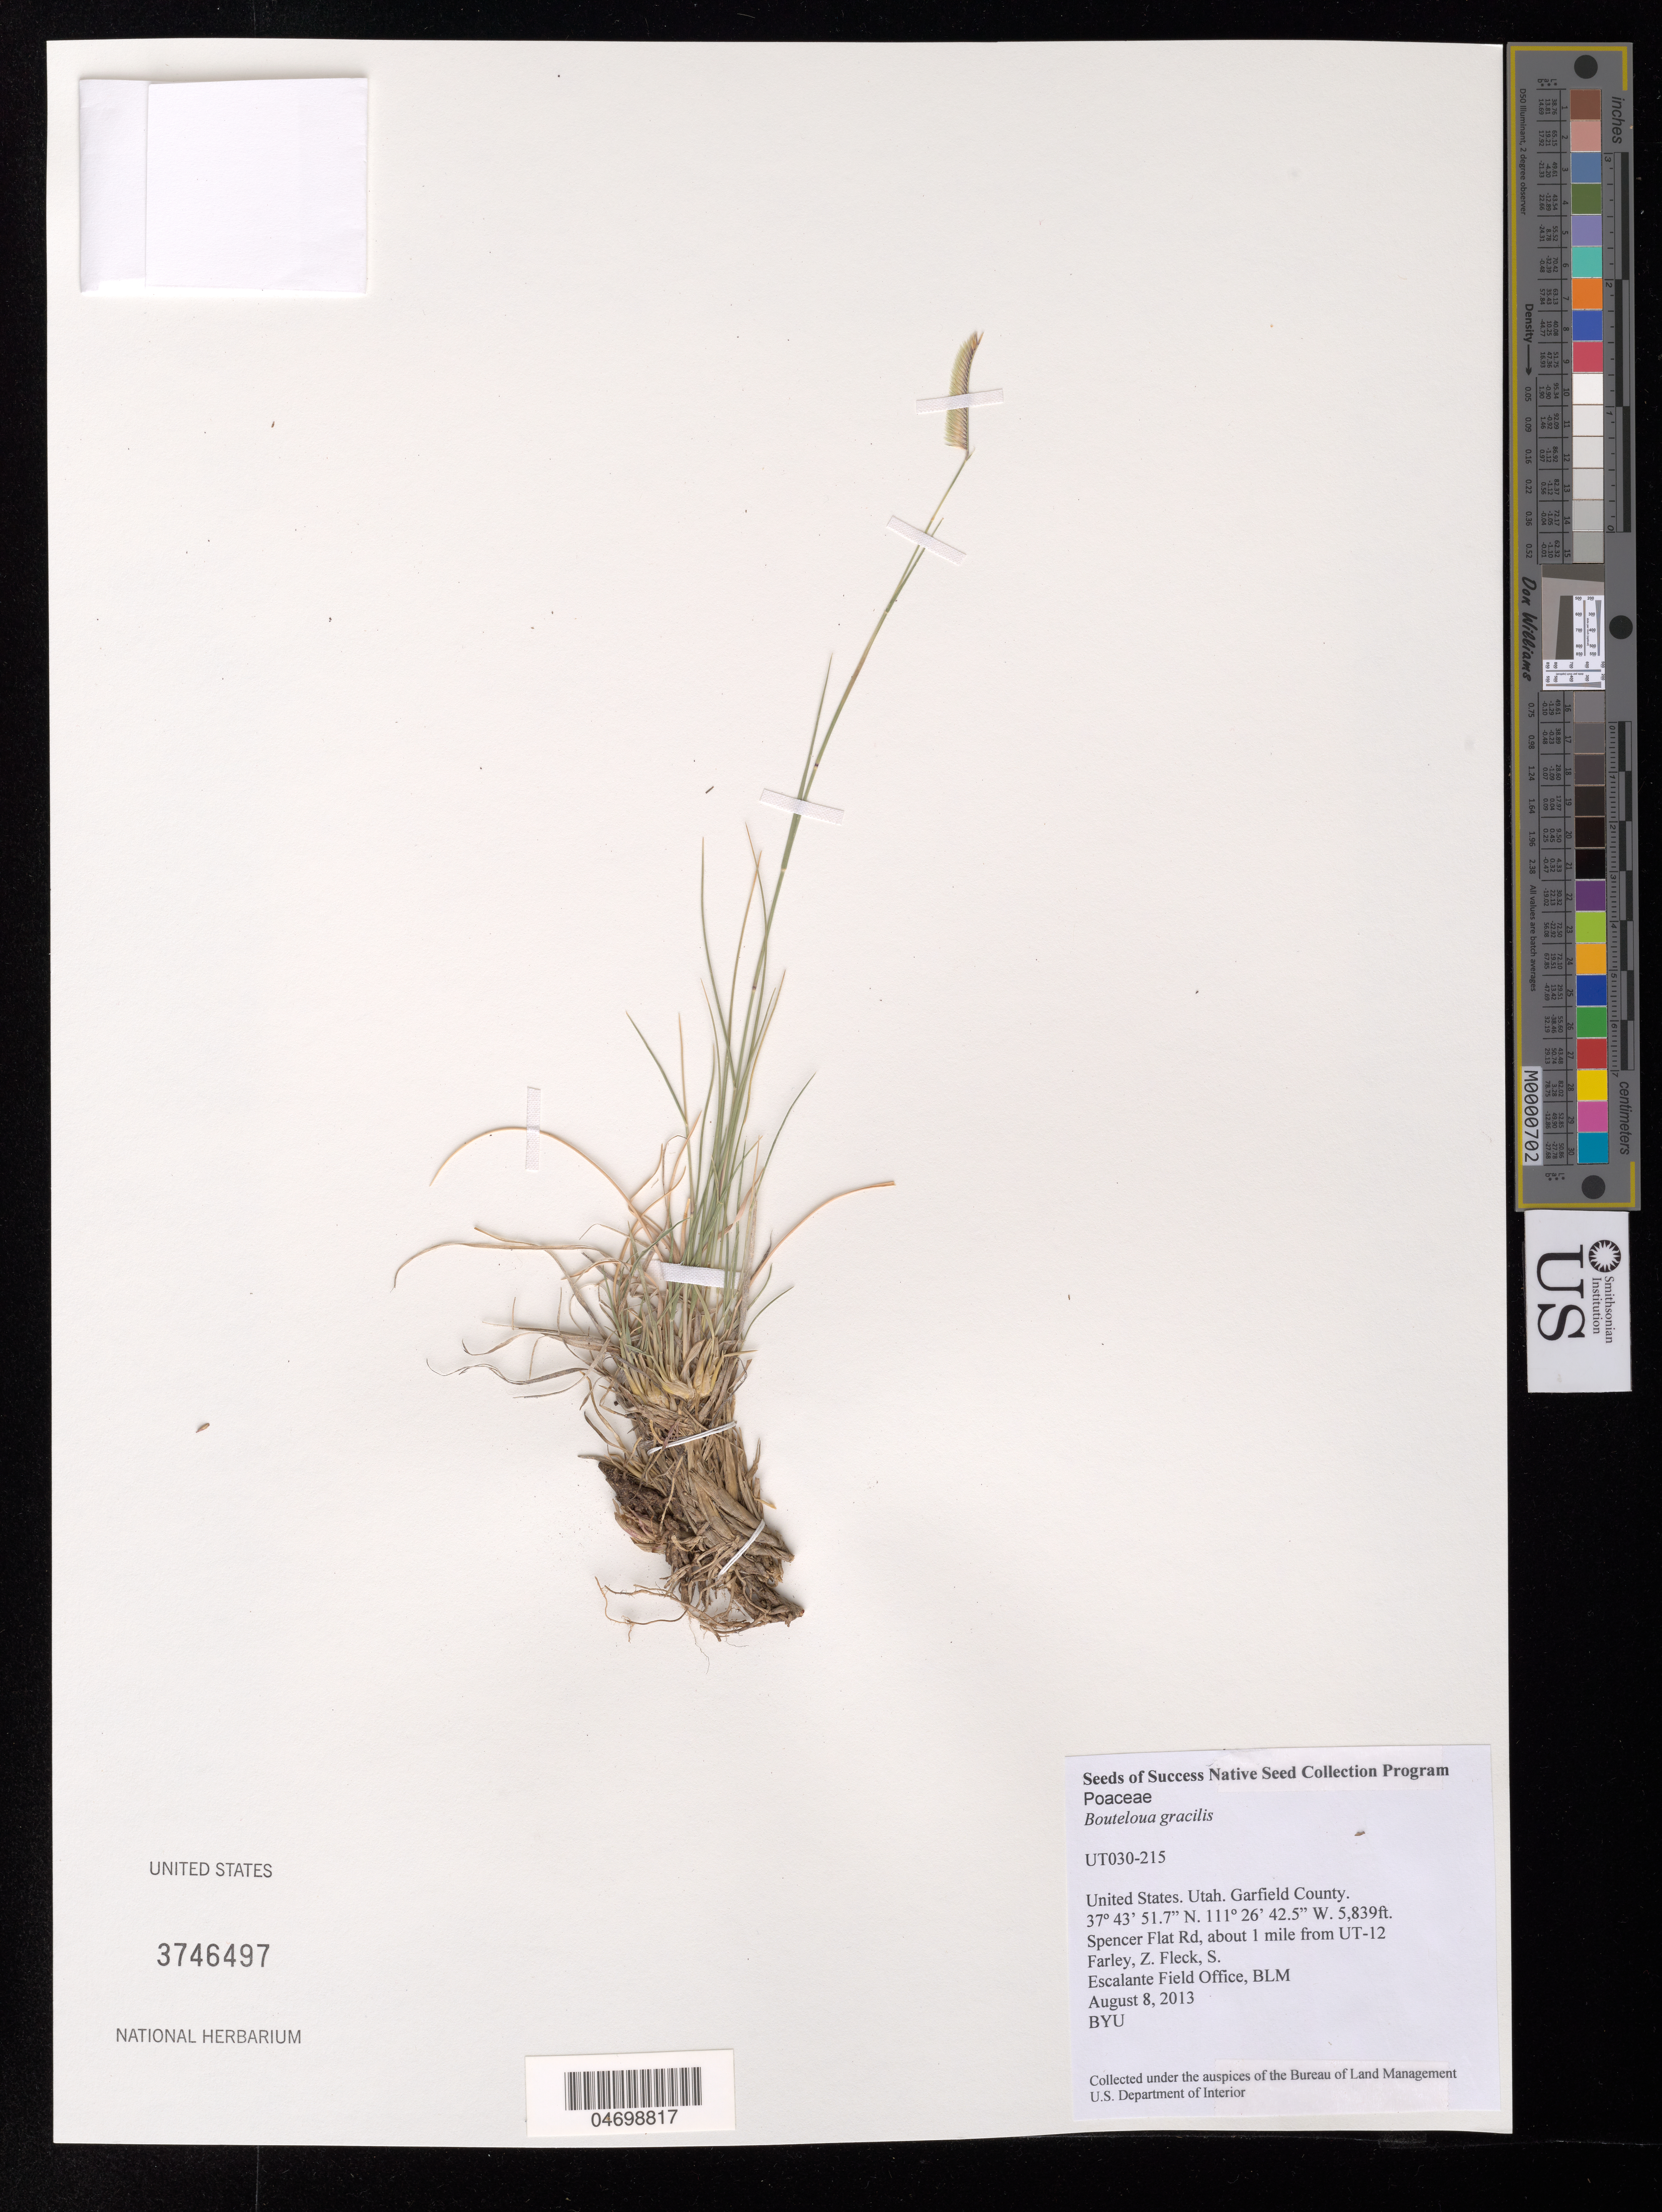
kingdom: Plantae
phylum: Tracheophyta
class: Liliopsida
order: Poales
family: Poaceae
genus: Bouteloua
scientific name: Bouteloua gracilis (Willd. ex Kunth) Lag. ex Steud. nom. illeg.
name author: (Willd. ex Kunth) Lag. ex Steud.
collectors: Z. Farley & S. Fleck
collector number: UT030-215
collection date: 2013-08-08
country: United States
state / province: Utah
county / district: Garfield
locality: Spencer Flat Rd, 1 mi. from UT-12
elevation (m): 1780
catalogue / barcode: US 3746497